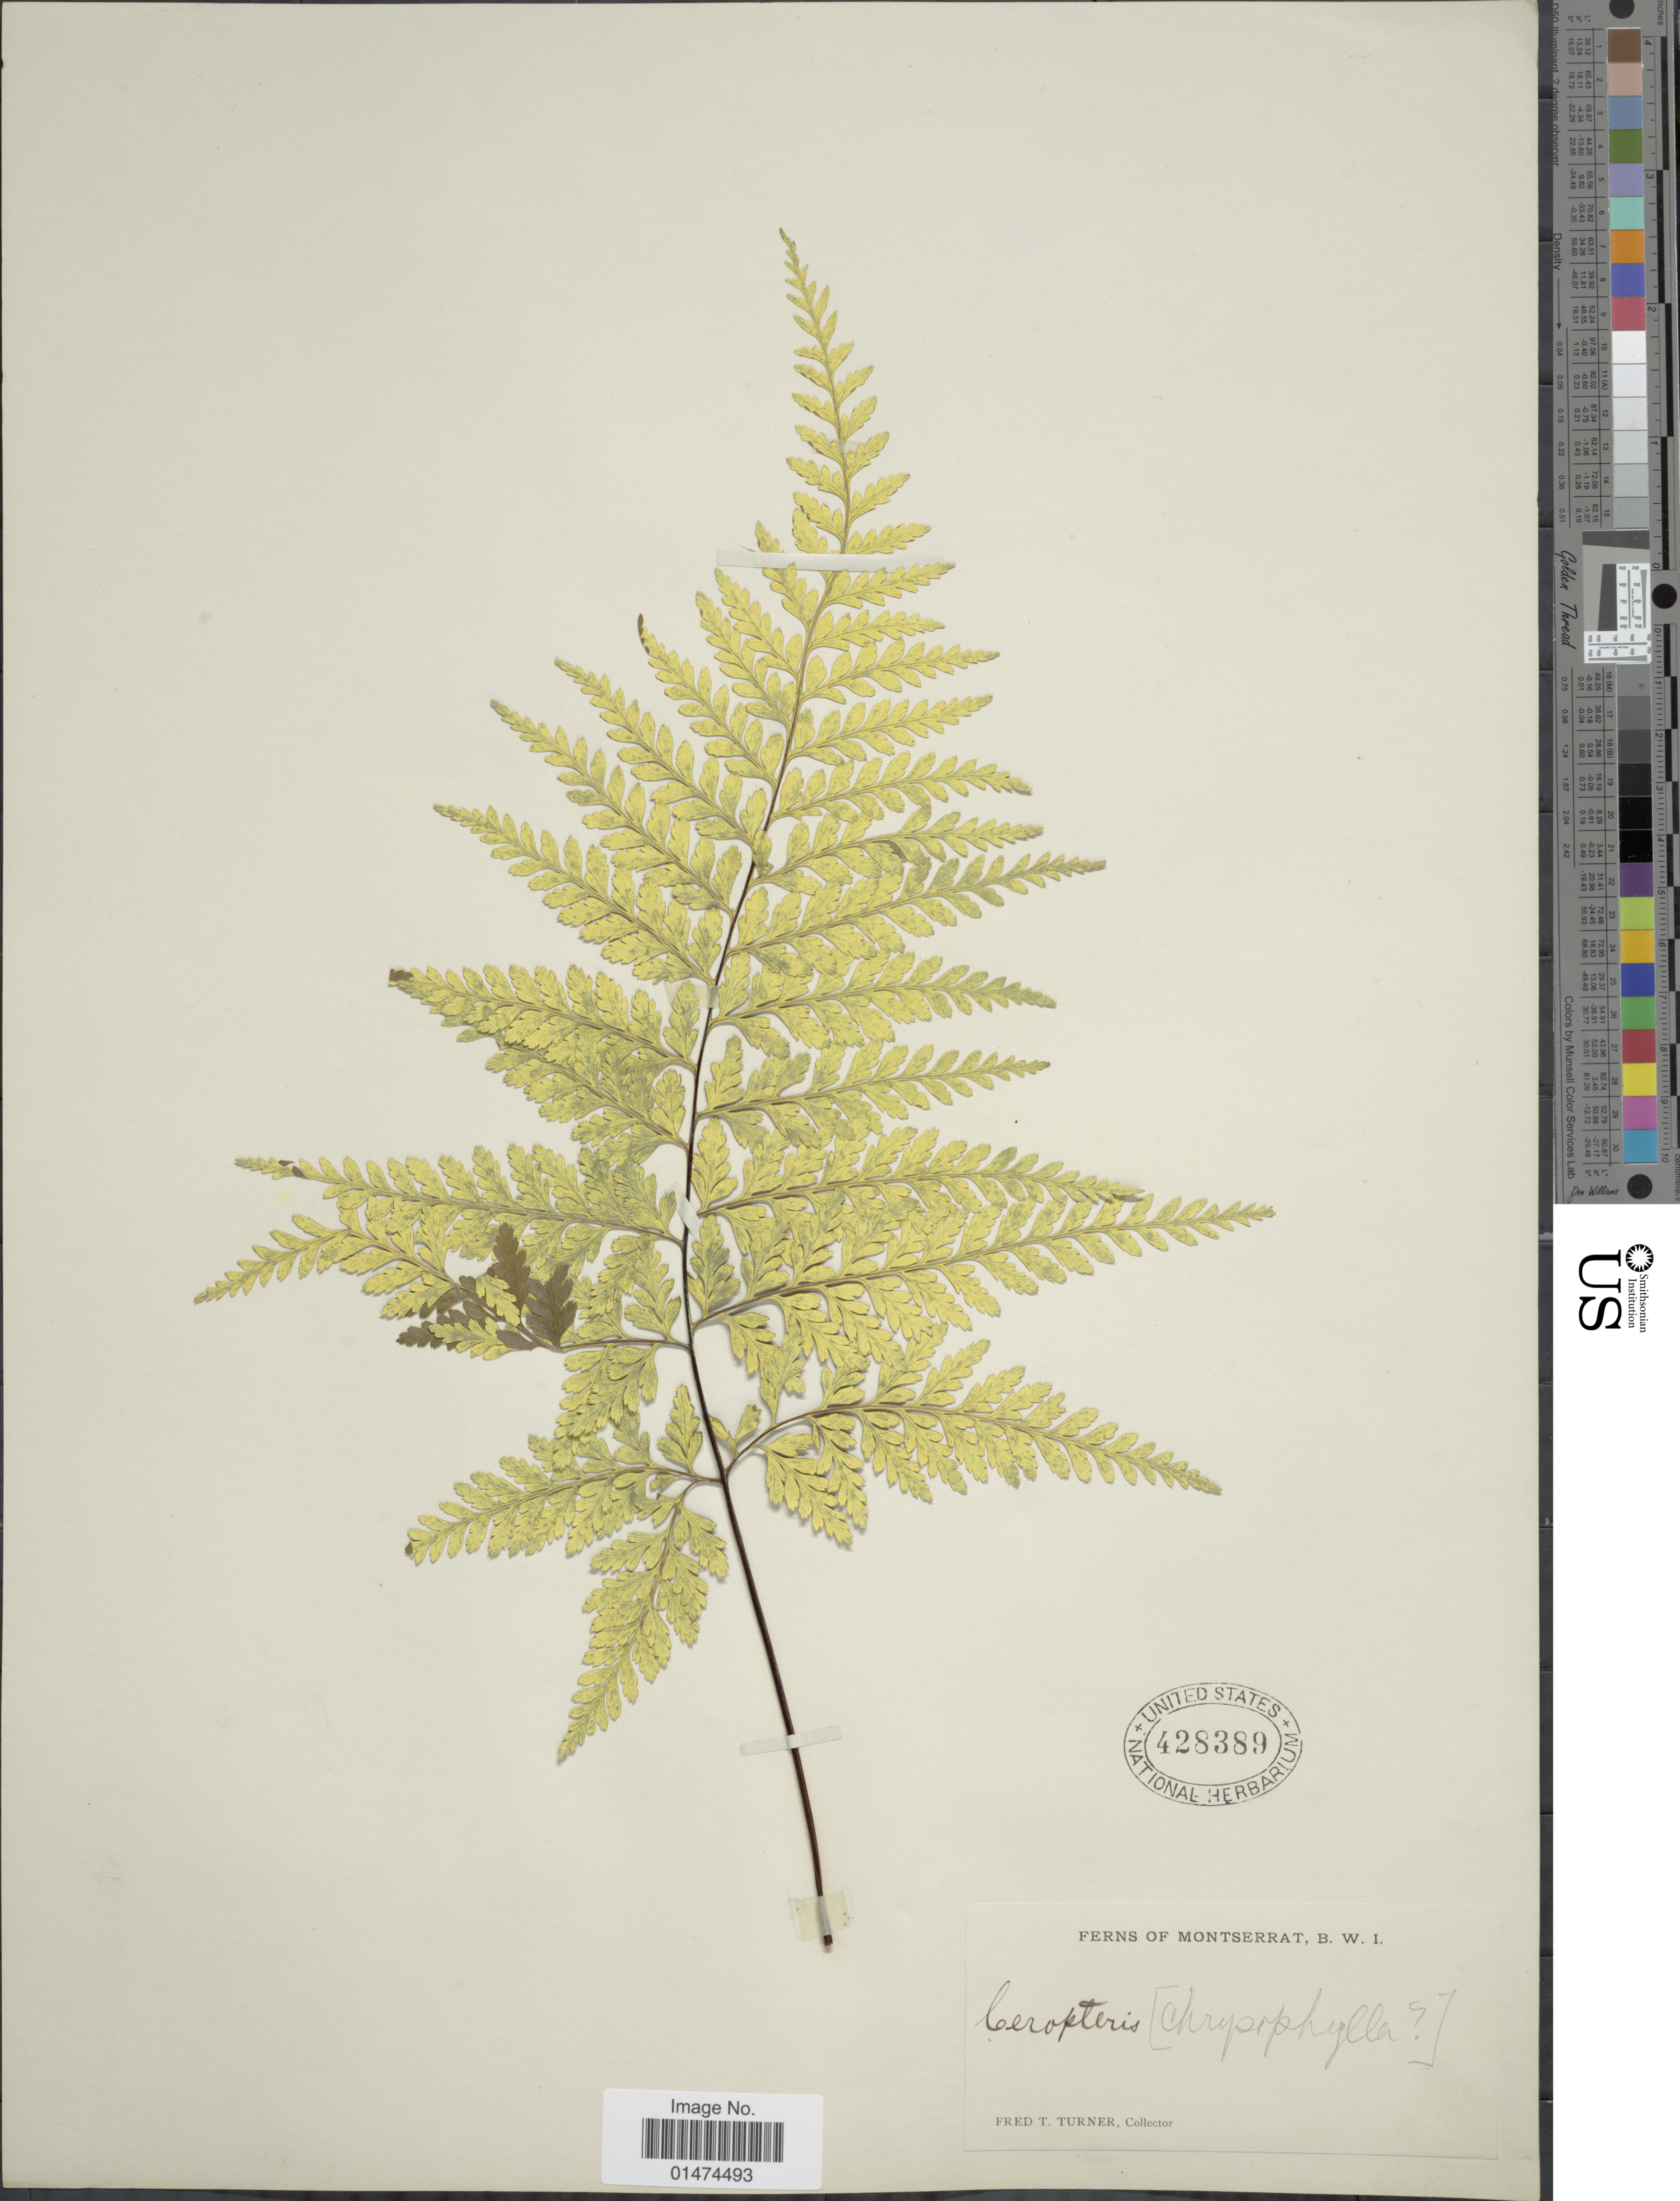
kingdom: Plantae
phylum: Tracheophyta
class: Polypodiopsida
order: Polypodiales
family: Pteridaceae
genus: Pityrogramma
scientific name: Pityrogramma chrysophylla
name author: (Sw.) Link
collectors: F. T. Turner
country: Montserrat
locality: Montserrat, B. W. I.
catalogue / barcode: US 428389